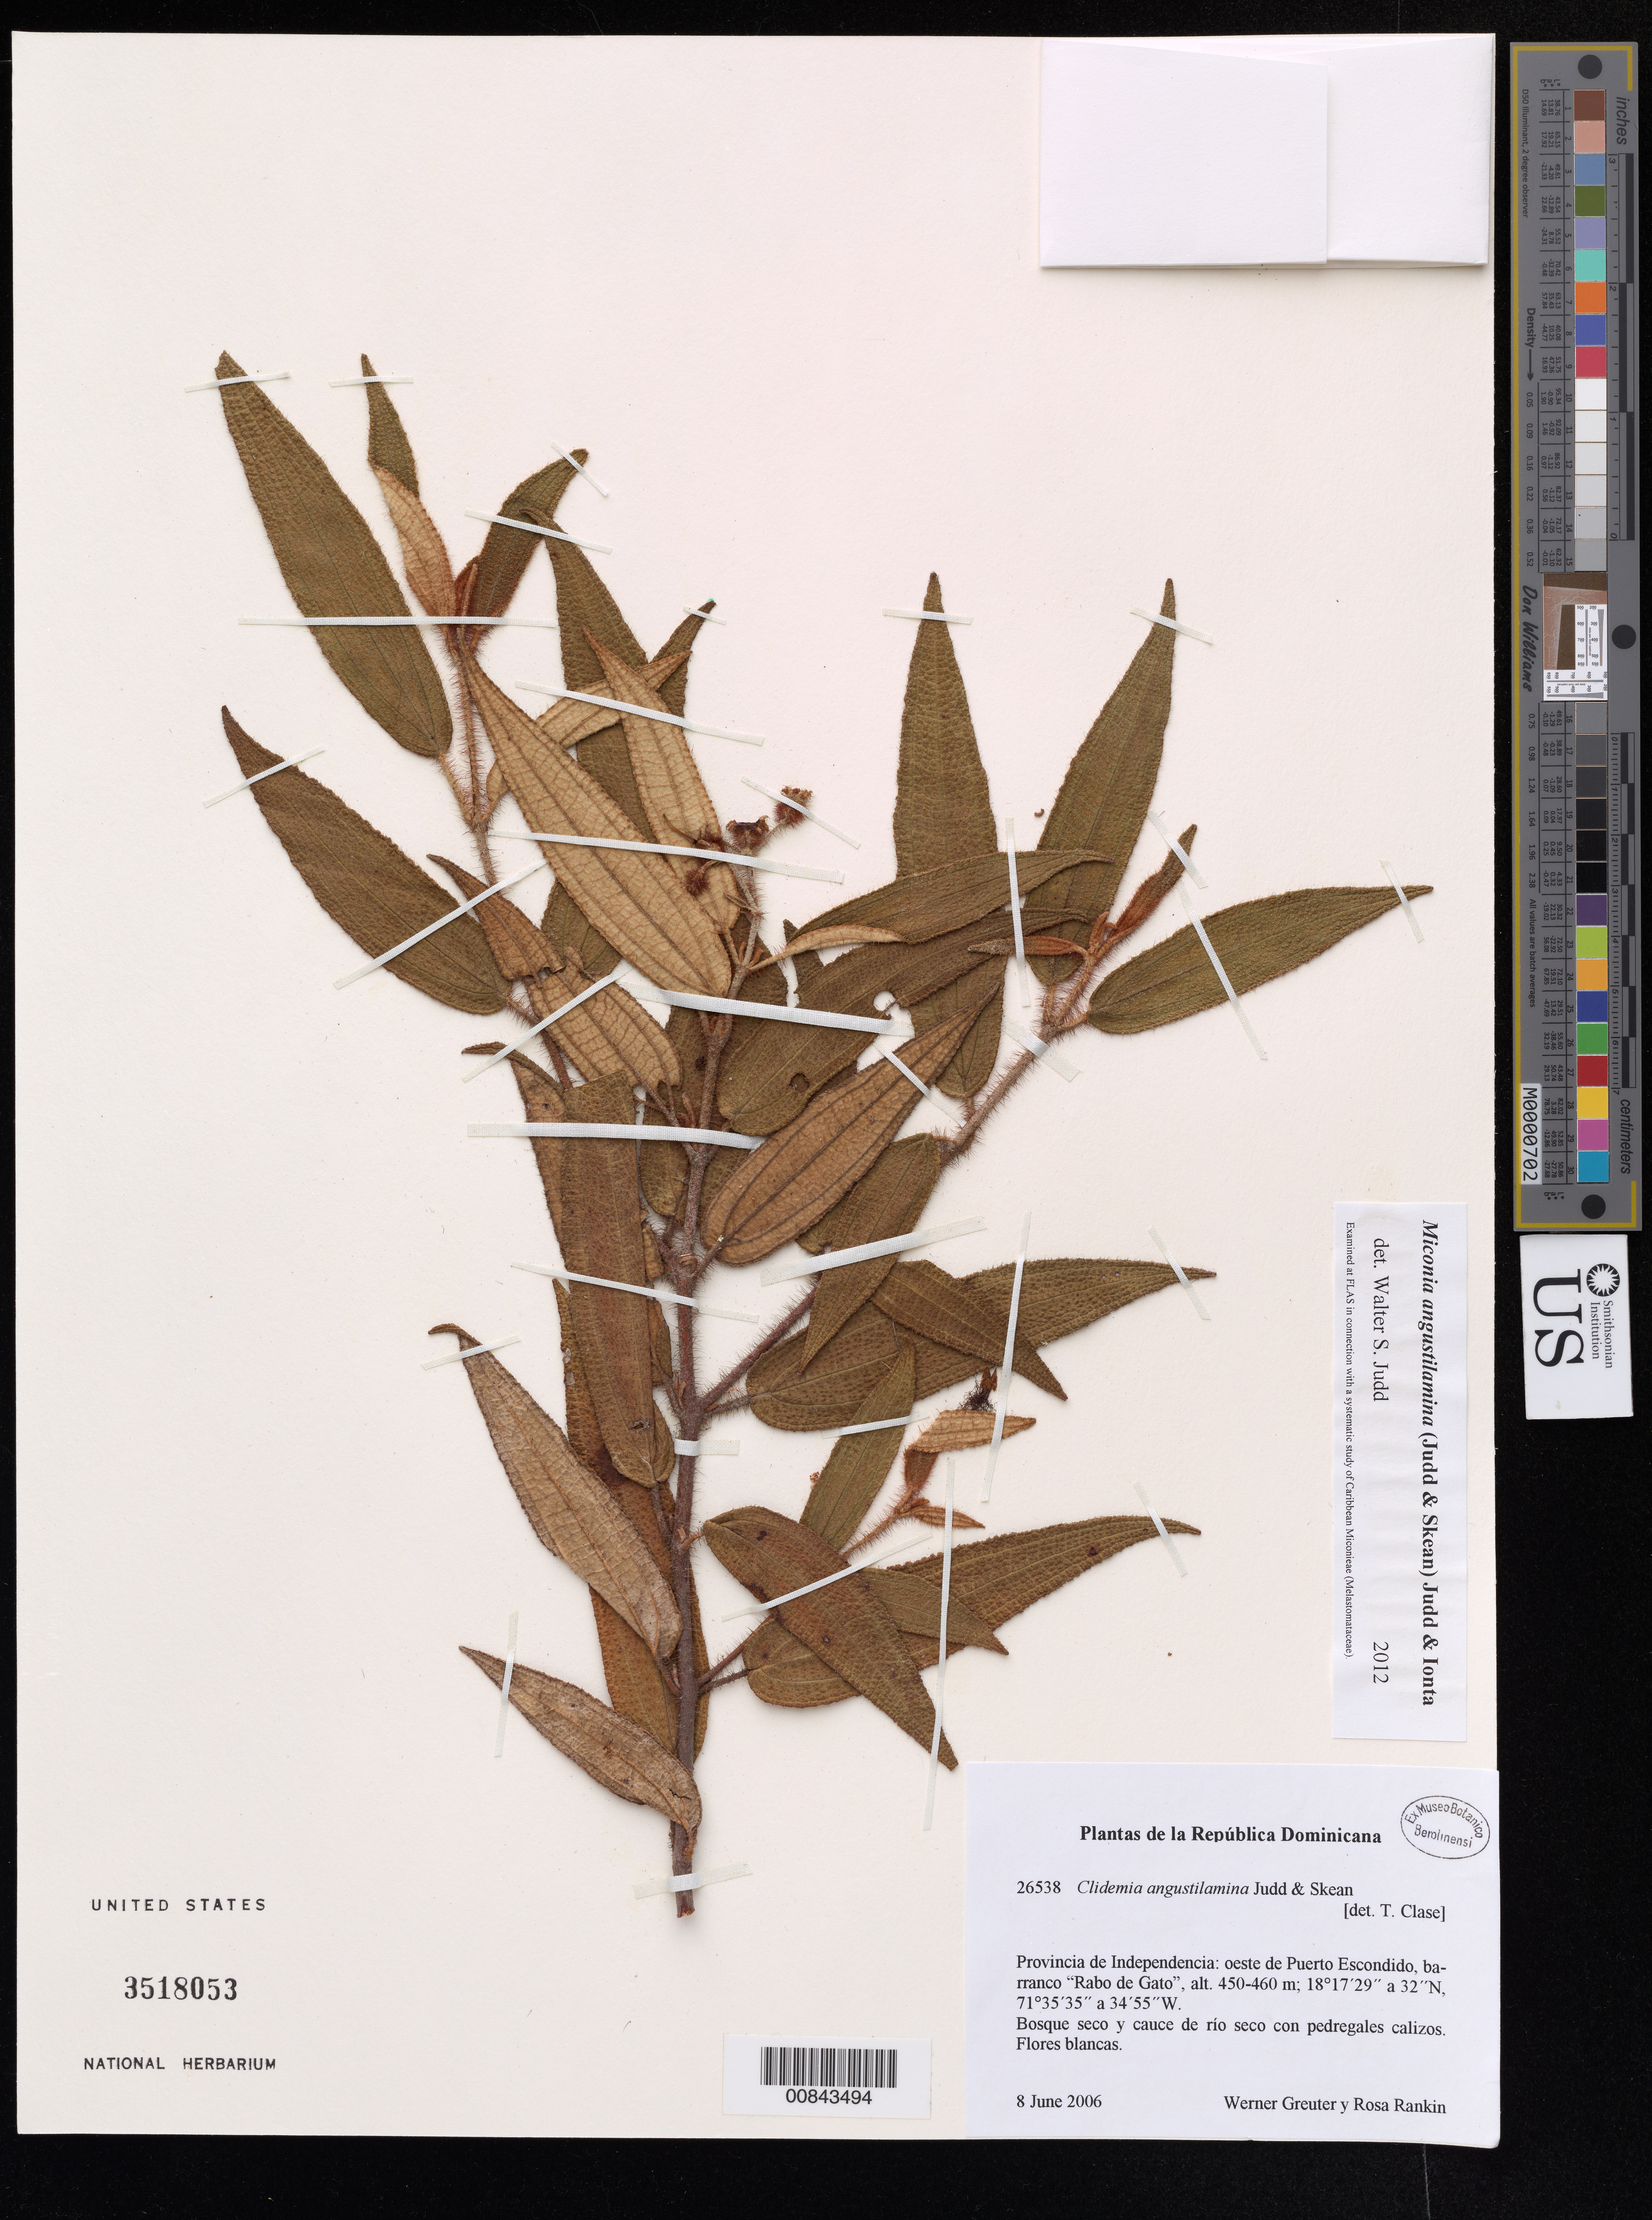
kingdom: Plantae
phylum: Tracheophyta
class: Magnoliopsida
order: Myrtales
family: Melastomataceae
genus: Miconia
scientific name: Miconia angustilamina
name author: (Judd & Skean) Judd & Ionta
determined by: Judd, Walter S.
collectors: W. Greuter & R. Rankin Rodriguez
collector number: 26538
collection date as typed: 08 Jun 2006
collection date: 2006-06-08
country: Dominican Republic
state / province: Independencia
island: Hispaniola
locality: oeste de Puerto Escondido, barranco "Rabo de Gato".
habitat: Bosque seco y cauce de rio seco con pedregales calizos.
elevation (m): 450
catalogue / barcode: US 3518053